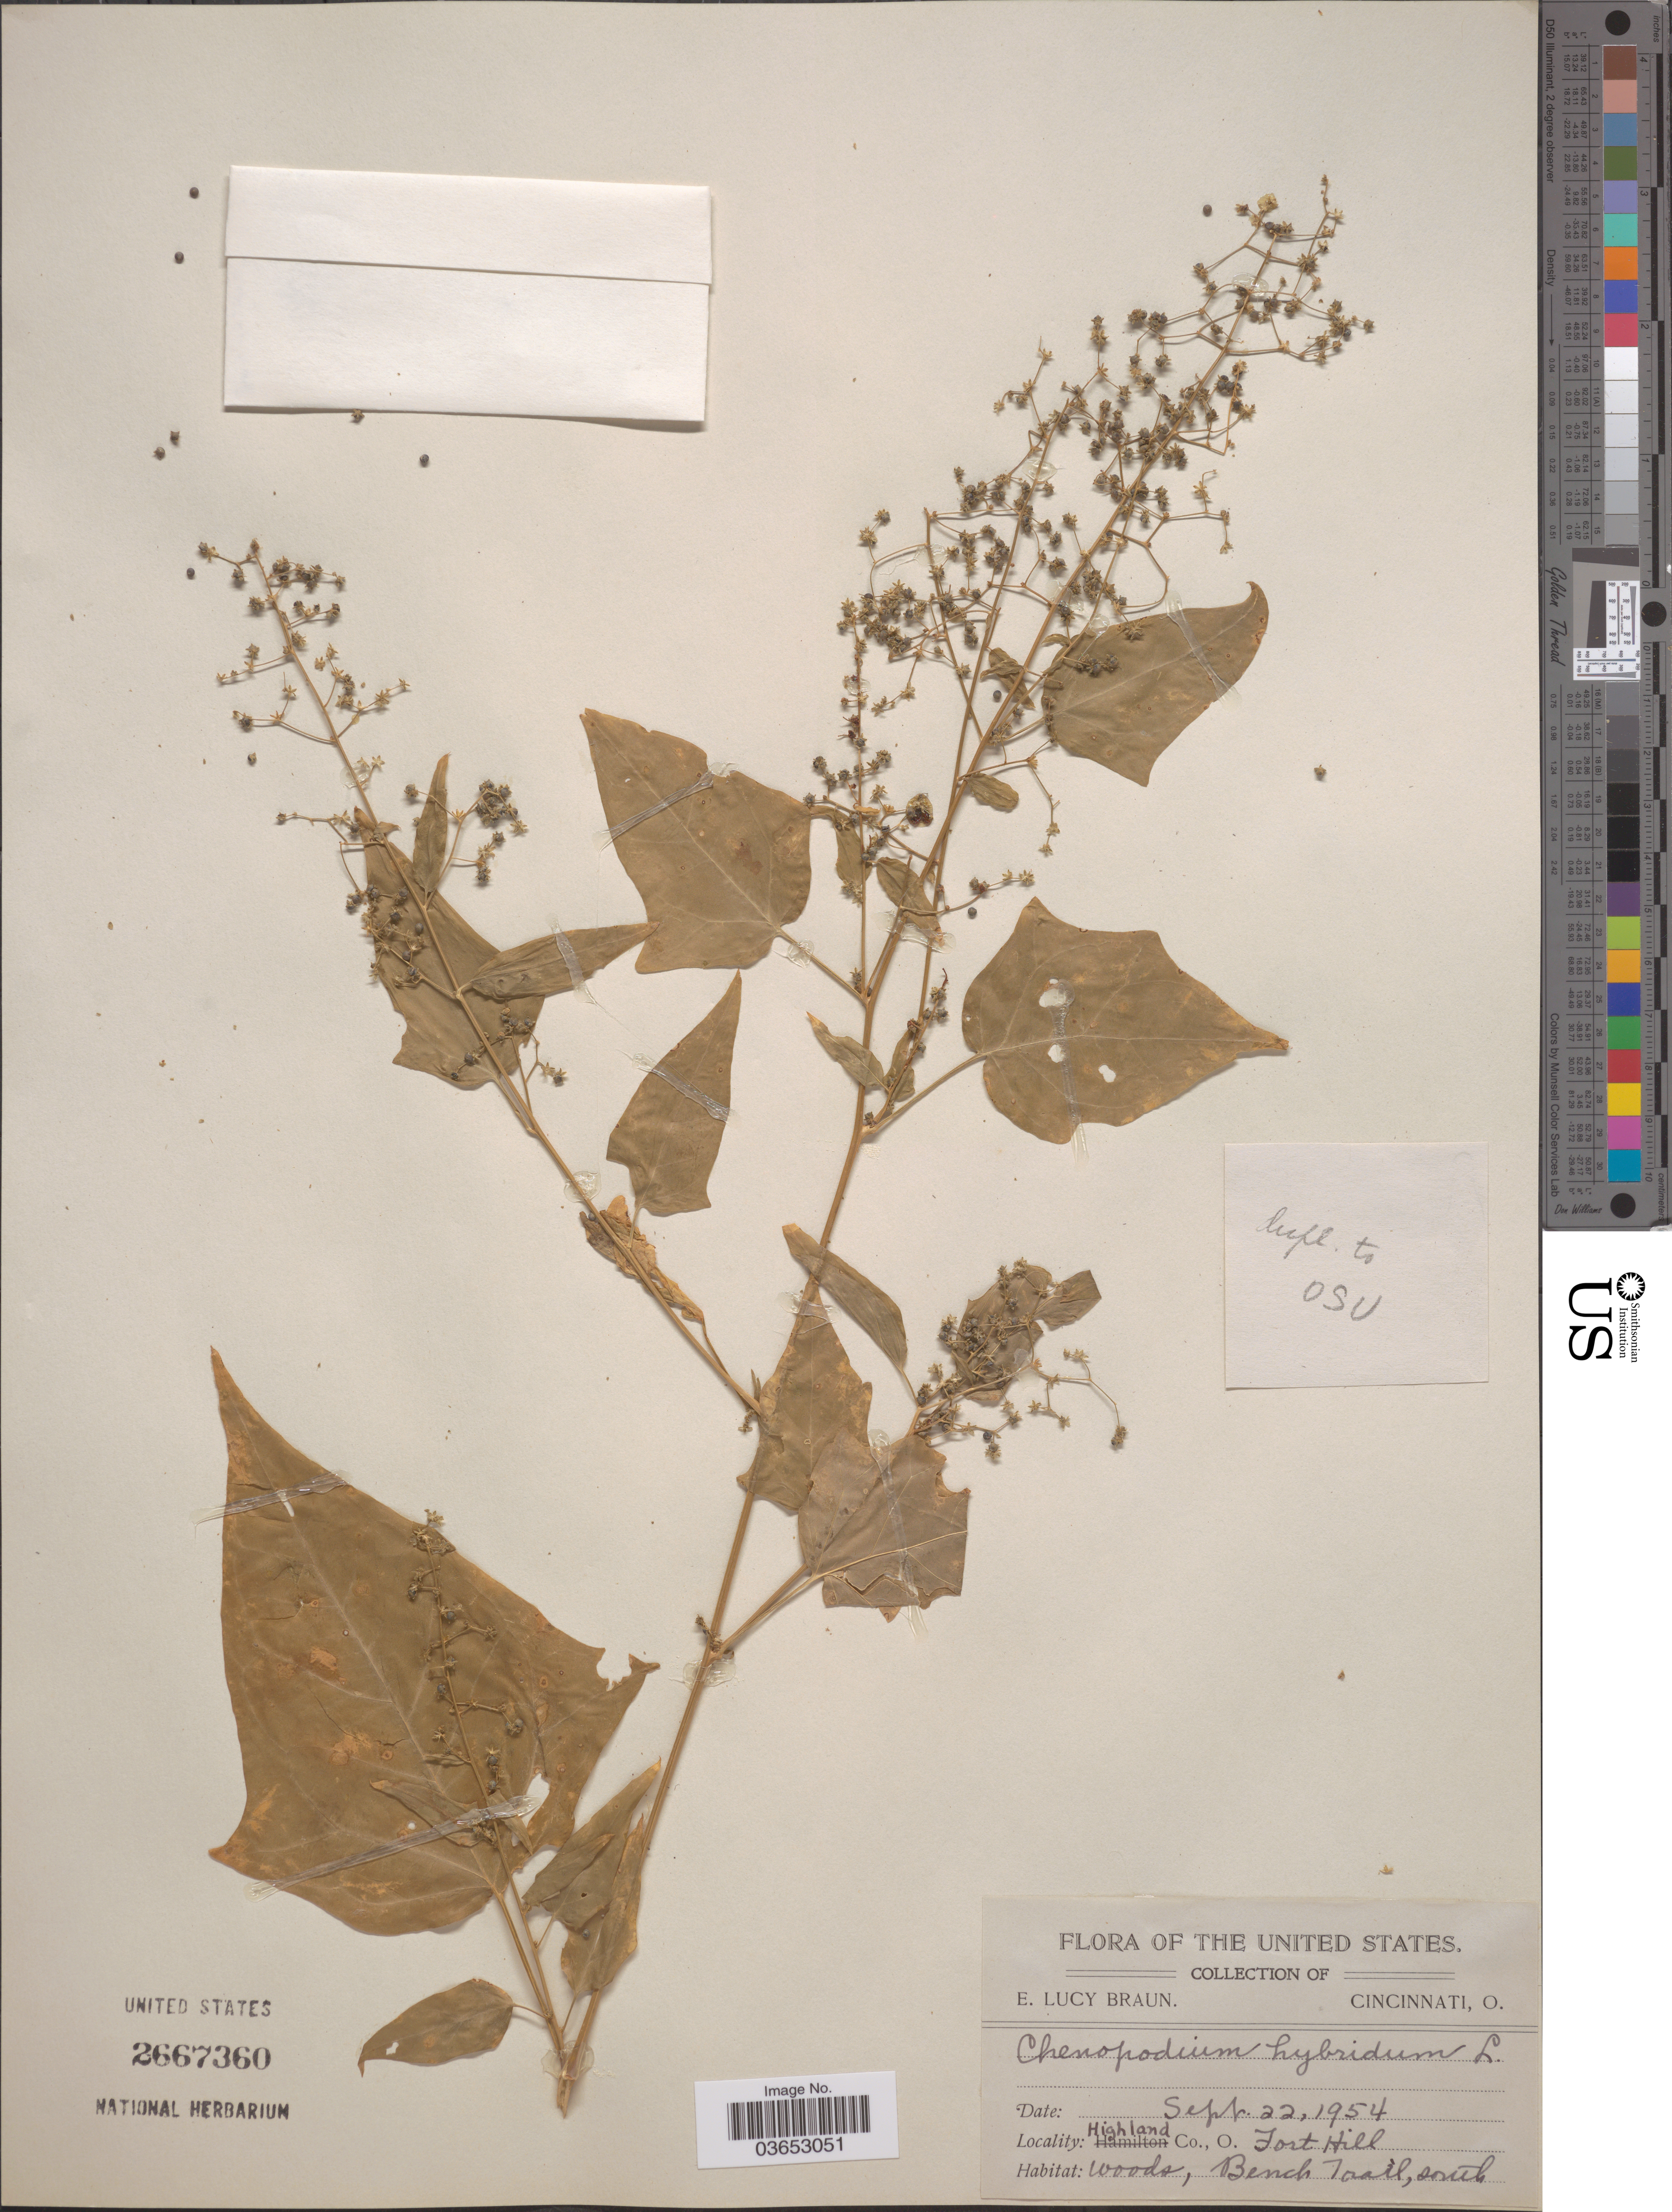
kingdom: Plantae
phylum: Tracheophyta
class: Magnoliopsida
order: Caryophyllales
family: Amaranthaceae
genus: Chenopodium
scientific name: Chenopodium gigantospermum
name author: Aellen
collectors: E. L. Braun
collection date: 1954-09-22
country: United States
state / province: Ohio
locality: Highland Co. Fort Hill. Bench Trail, south.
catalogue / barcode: US 2667360